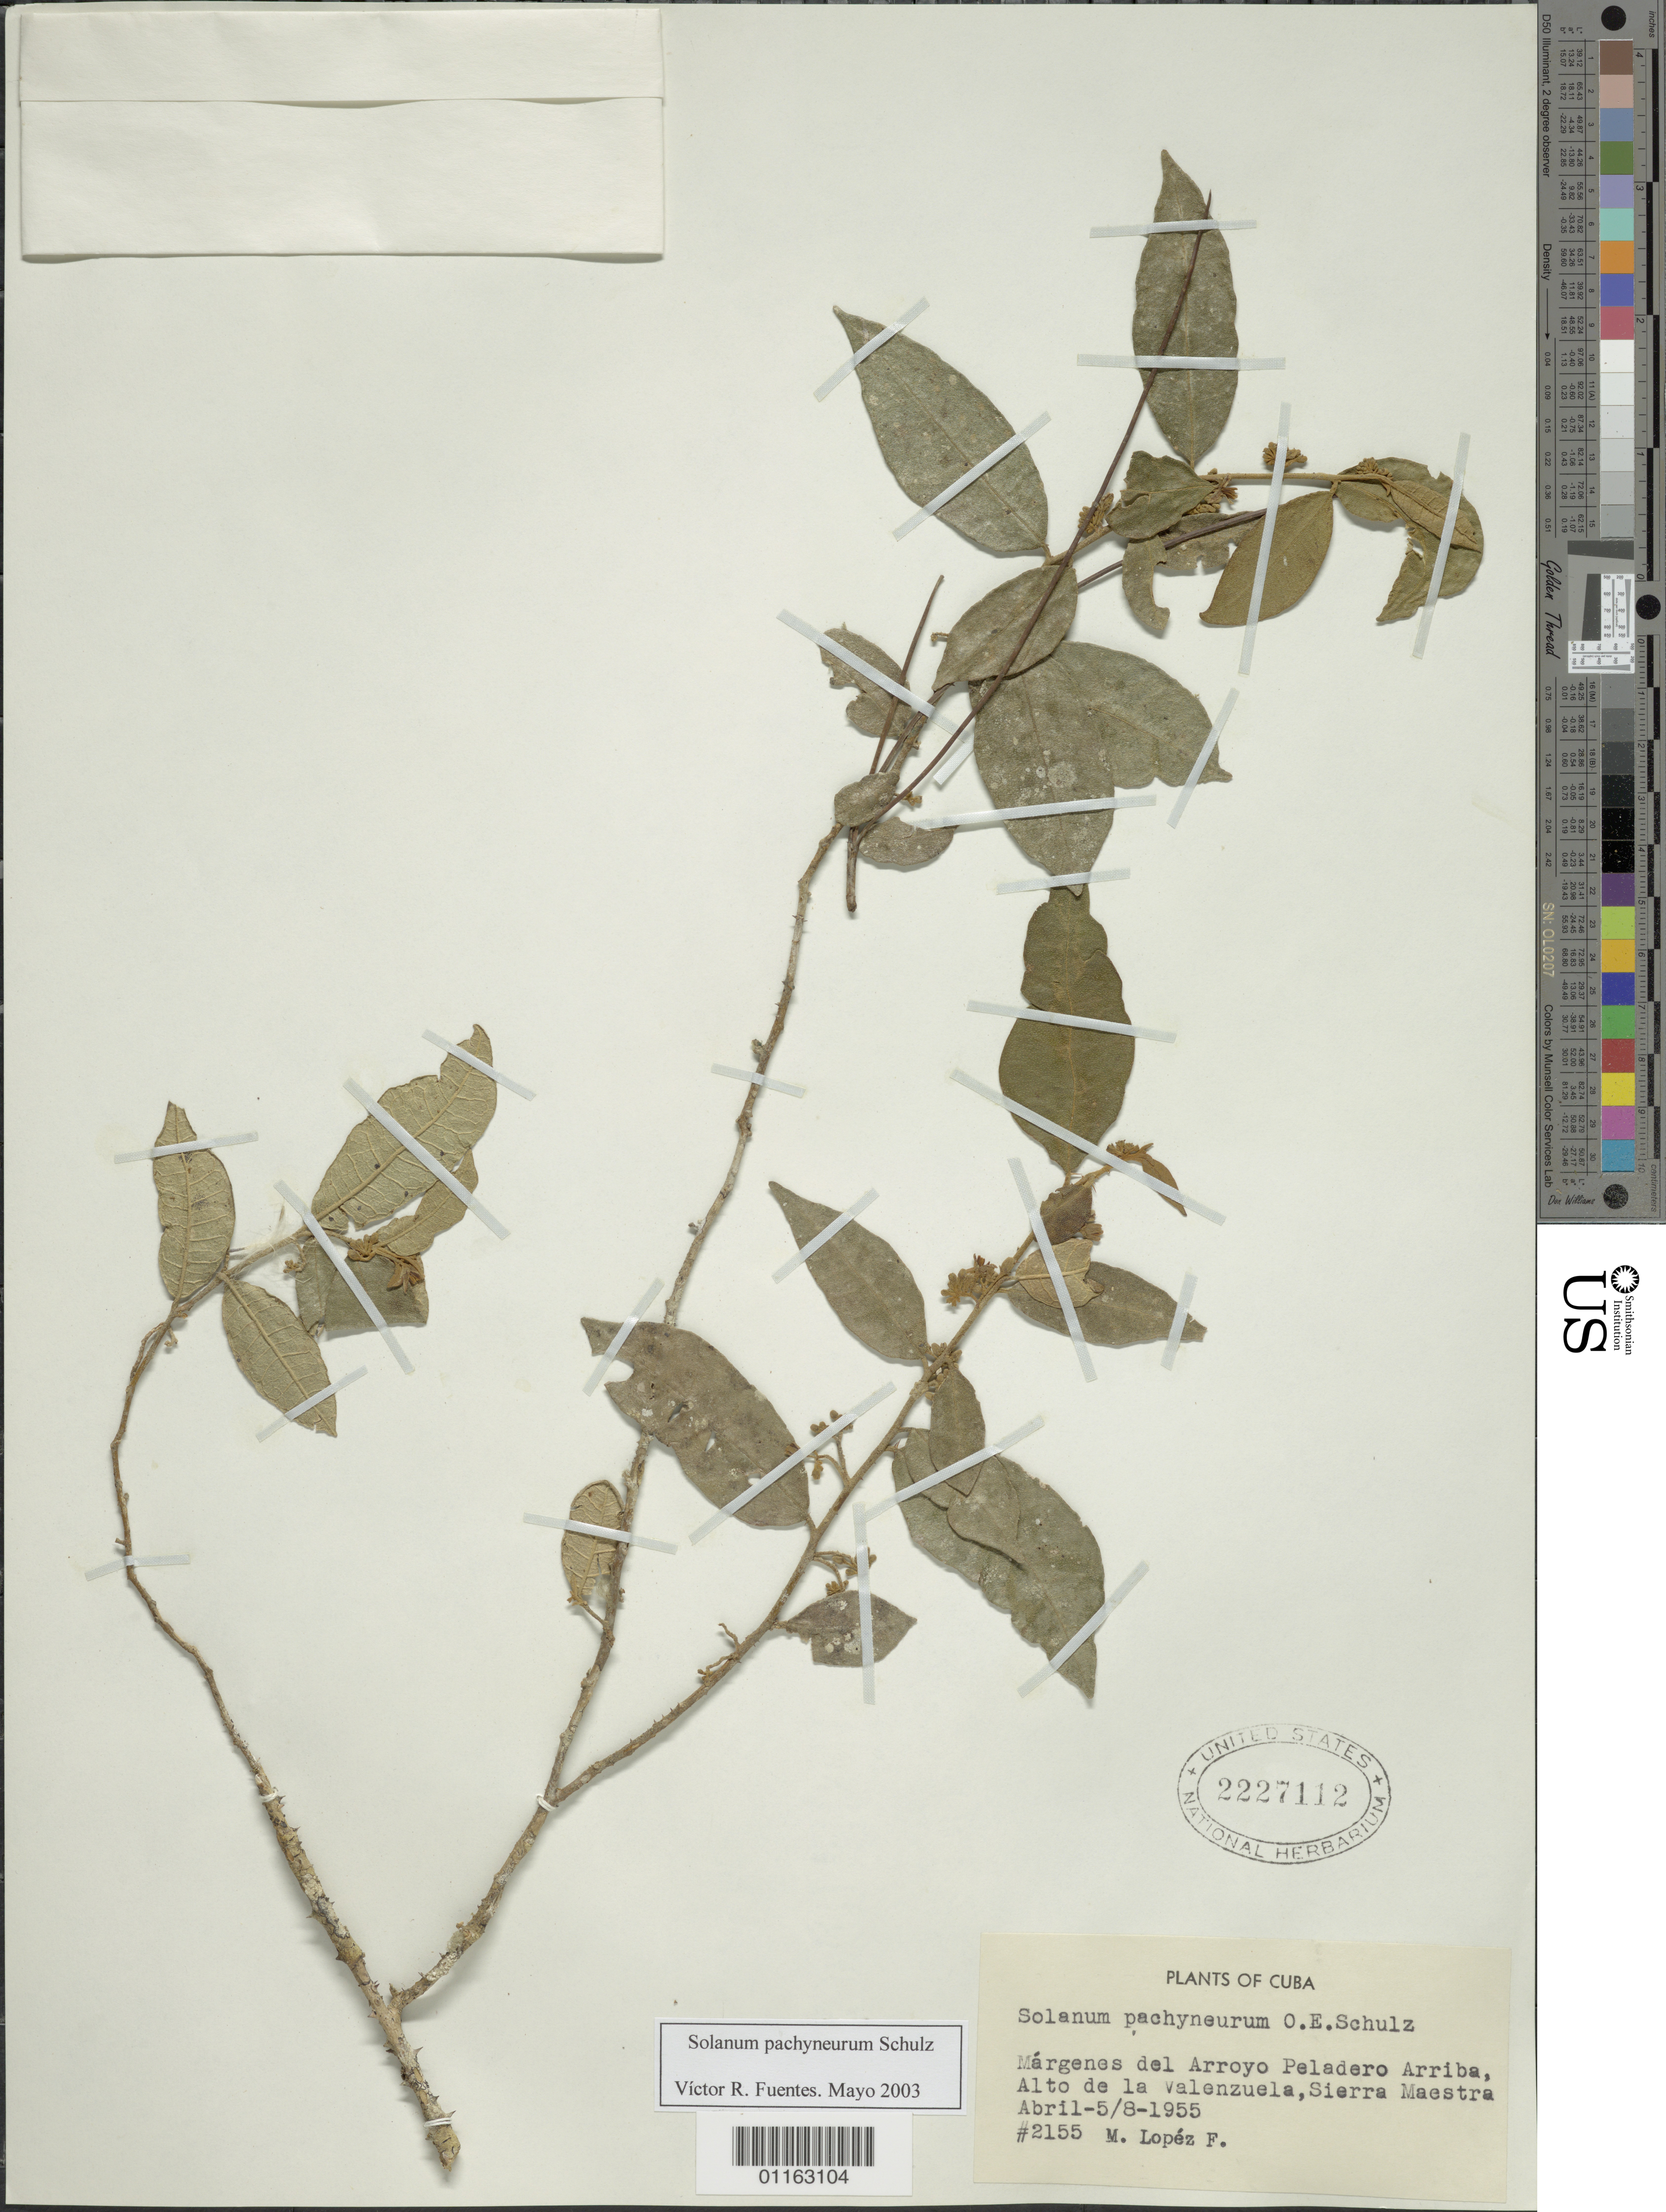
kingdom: Plantae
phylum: Tracheophyta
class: Magnoliopsida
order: Solanales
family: Solanaceae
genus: Solanum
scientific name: Solanum pachyneurum var. pachyneurum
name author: O.E. Schulz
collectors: M. López Figueiras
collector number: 2155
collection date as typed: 05 Apr 1955 and 08 Apr 1955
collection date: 1955-04-05,1955-04-08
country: Cuba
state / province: Granma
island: Cuba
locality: Margenes del Arroyo peladero Arriba, Alto de la valenzuela, Sierra Maestra.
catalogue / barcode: US 2227112